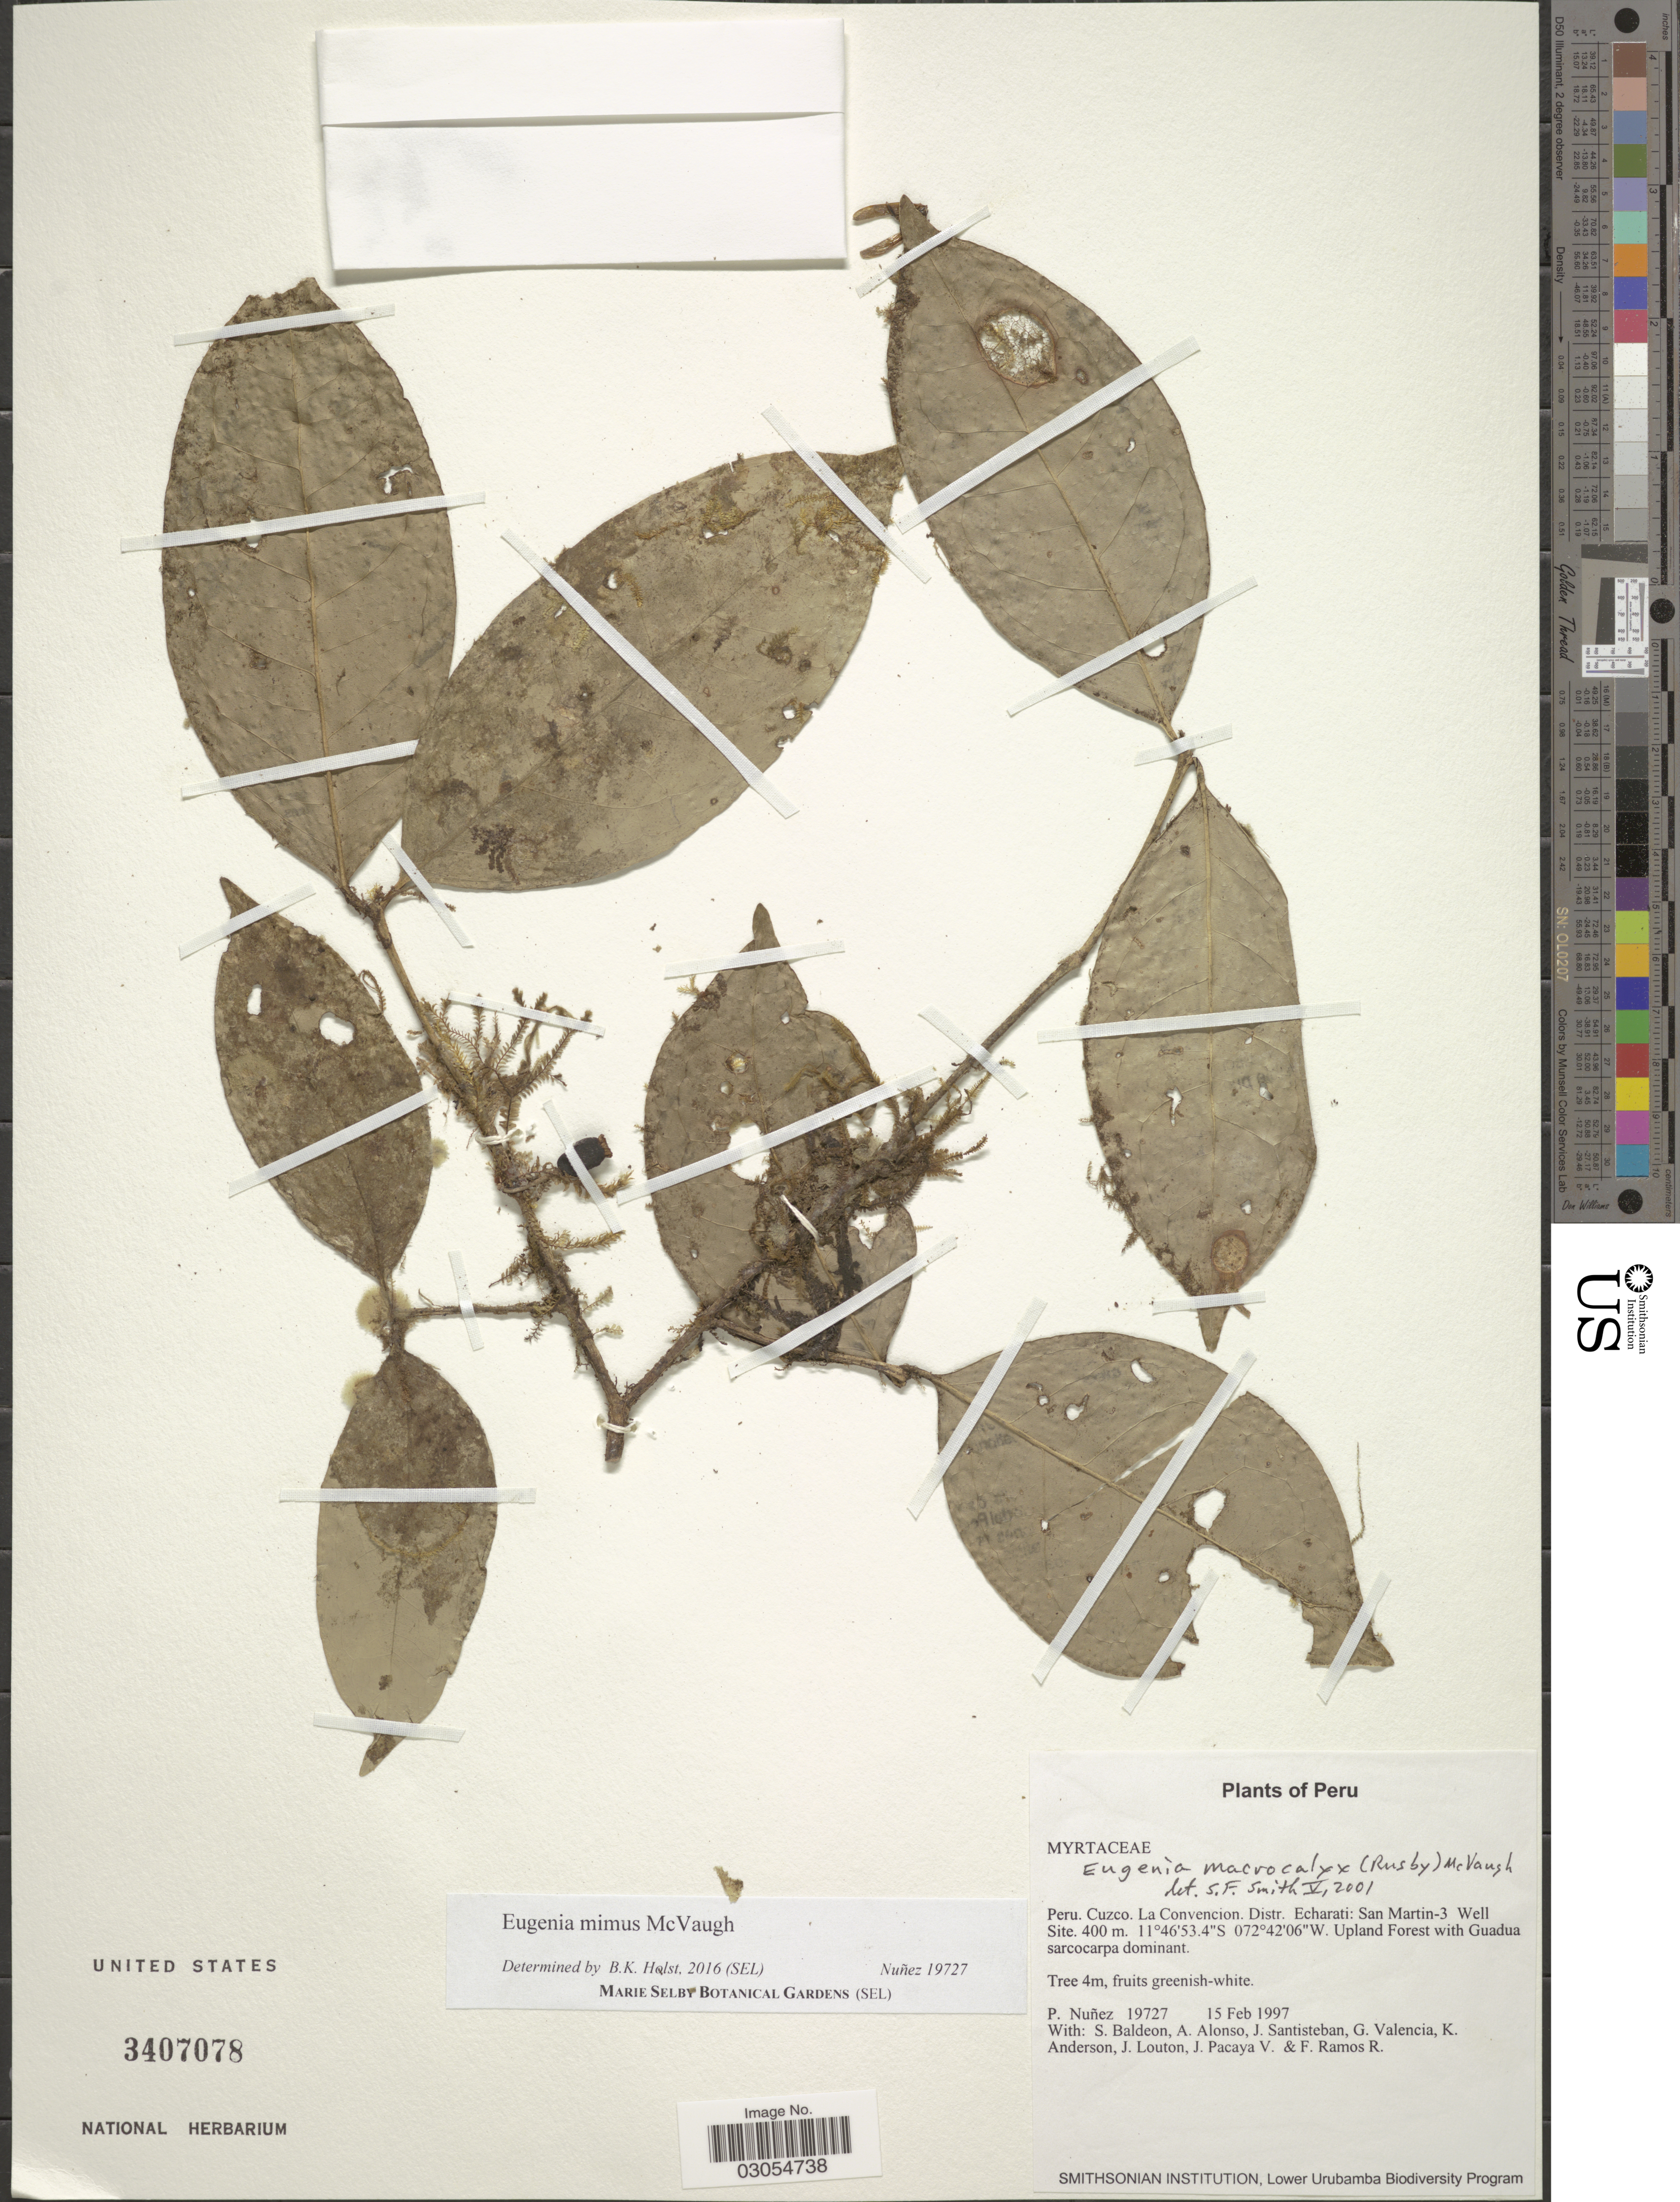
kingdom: Plantae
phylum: Tracheophyta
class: Magnoliopsida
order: Myrtales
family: Myrtaceae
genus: Eugenia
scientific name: Eugenia mimus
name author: McVaugh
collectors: P. Nuñez V., S. Baldeon, A. Alonso, J. Santisteban & et al.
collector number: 19727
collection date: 1997-02-15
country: Peru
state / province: Cusco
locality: La Convencion. Distr. Echarati: San Martin-3 Well Site.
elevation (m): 400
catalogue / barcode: US 3407078